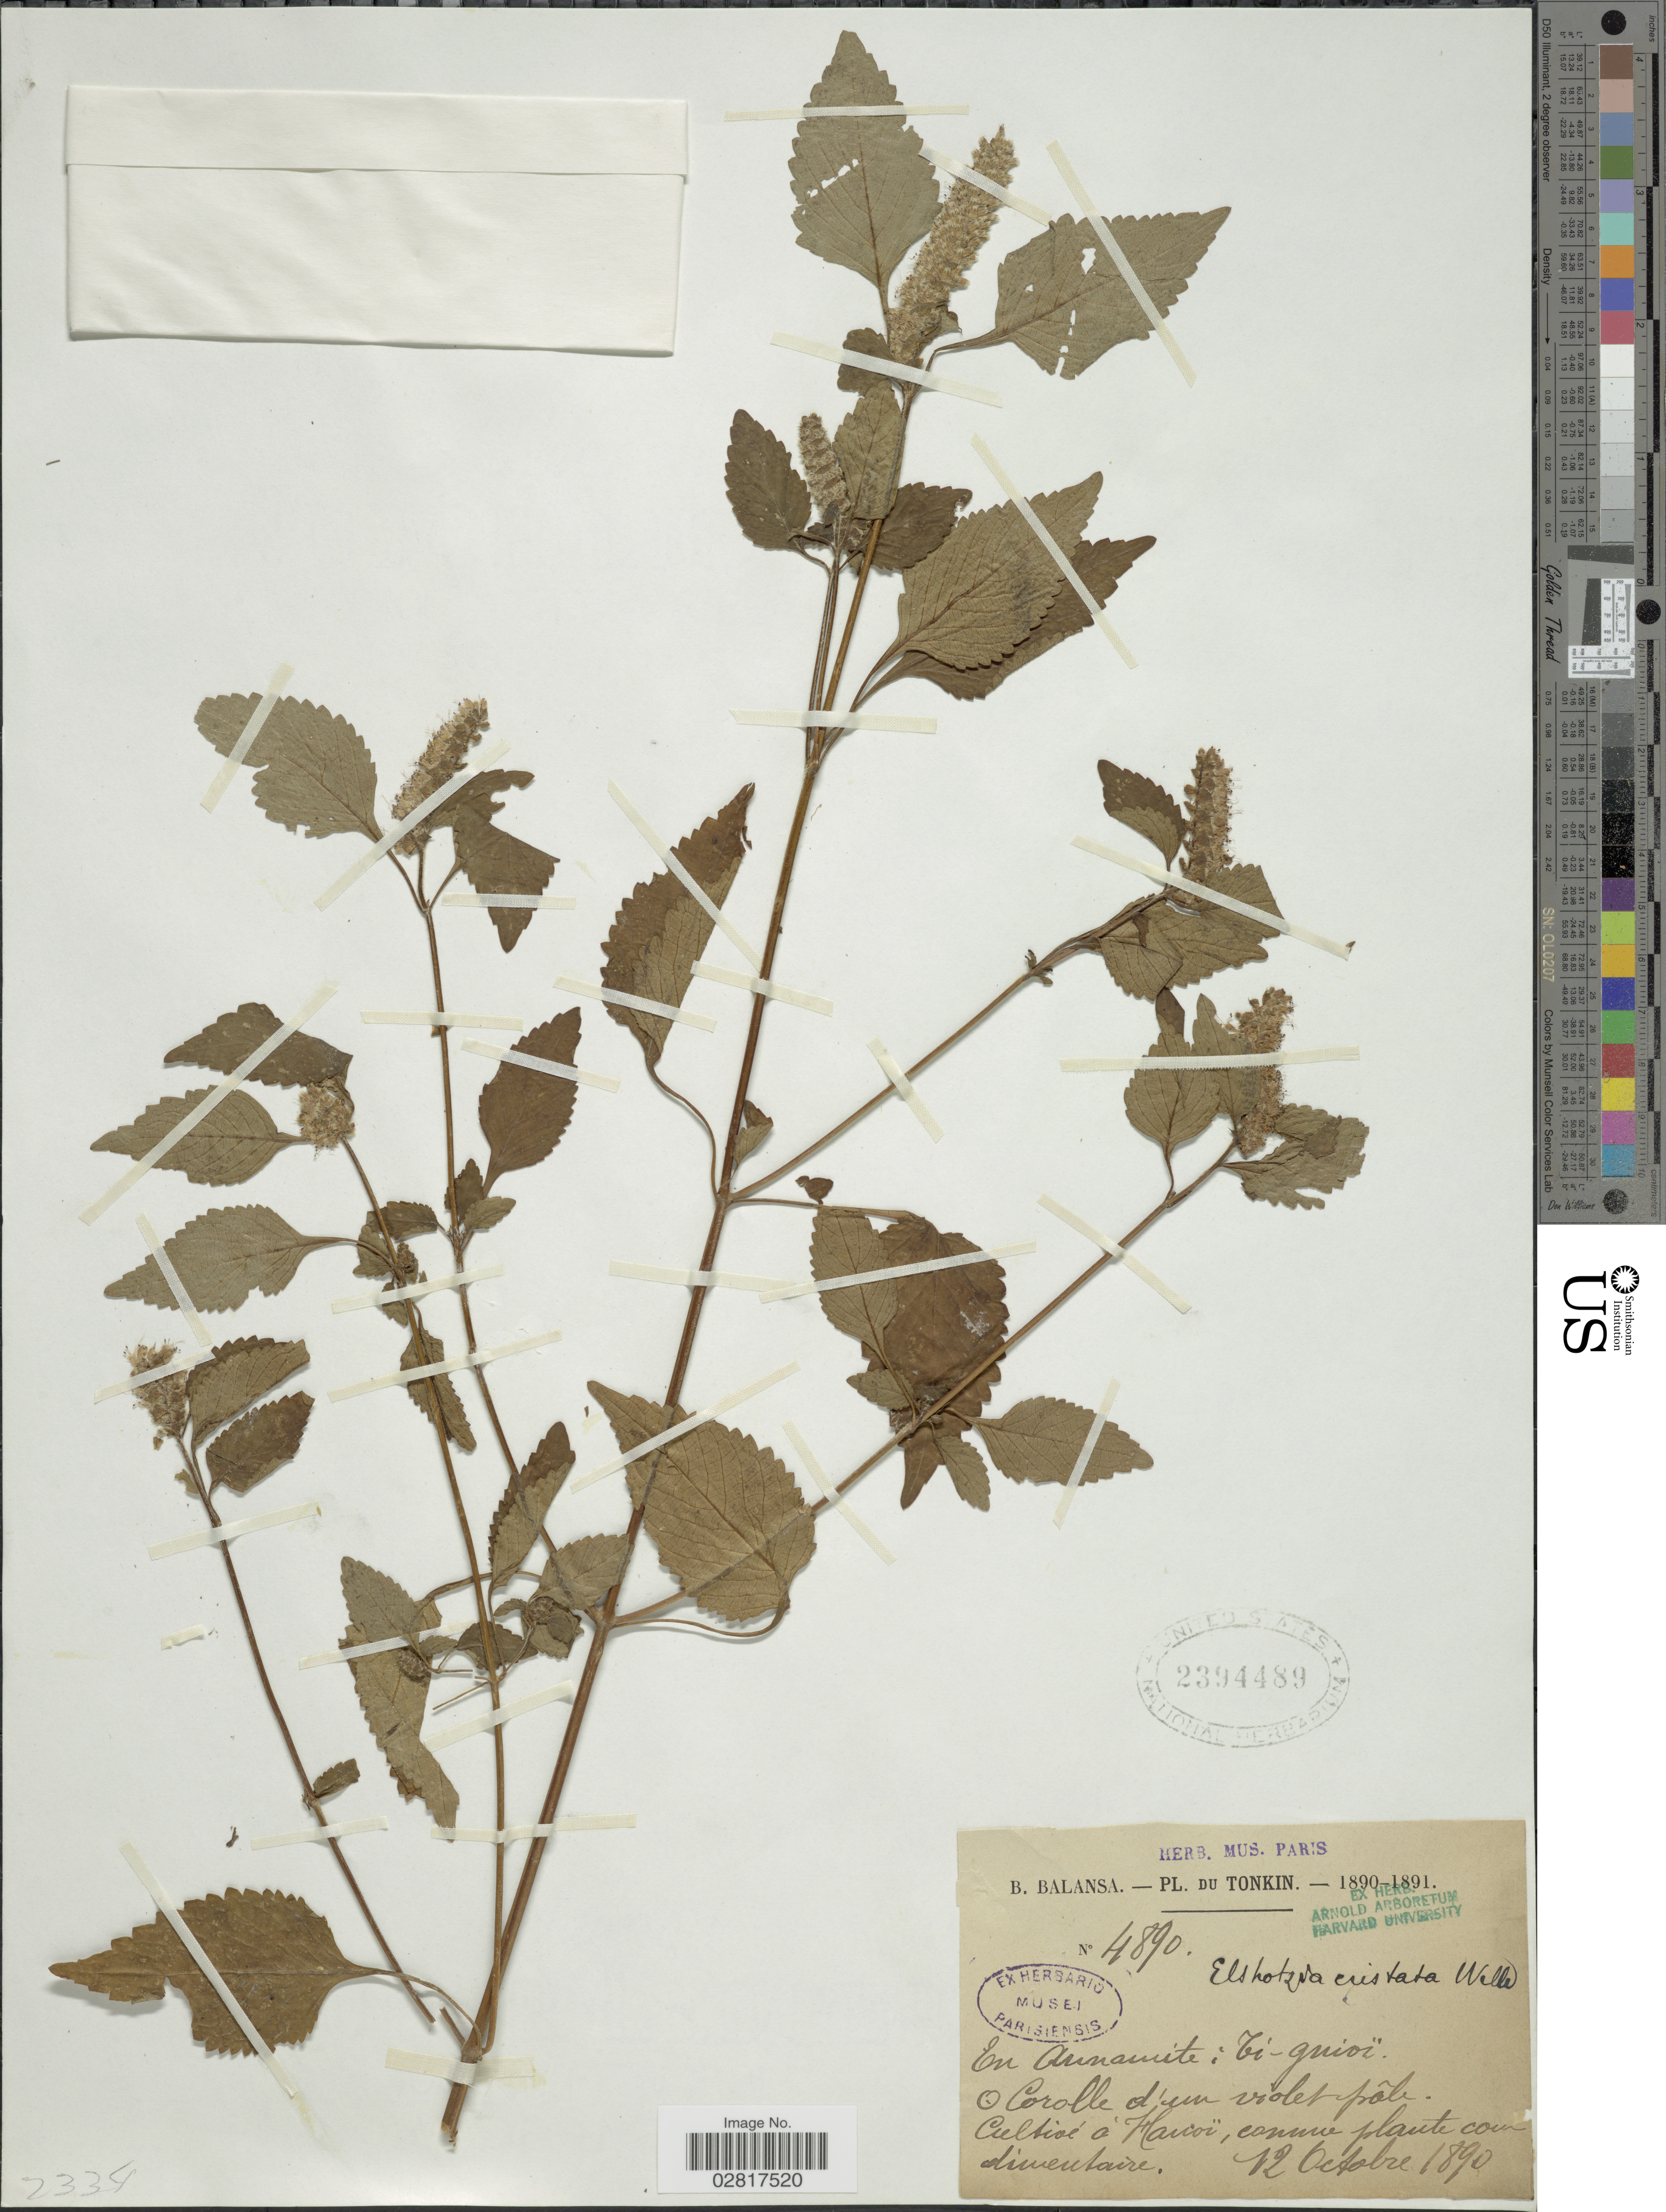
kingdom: Plantae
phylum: Tracheophyta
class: Magnoliopsida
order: Lamiales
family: Lamiaceae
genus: Elsholtzia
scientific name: Elsholtzia patrinii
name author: (Lepech.) Garcke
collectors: B. Balansa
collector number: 4890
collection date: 1890-10-12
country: Vietnam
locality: Tonkin, Cultivé á Hauoï.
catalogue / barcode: US 2394489